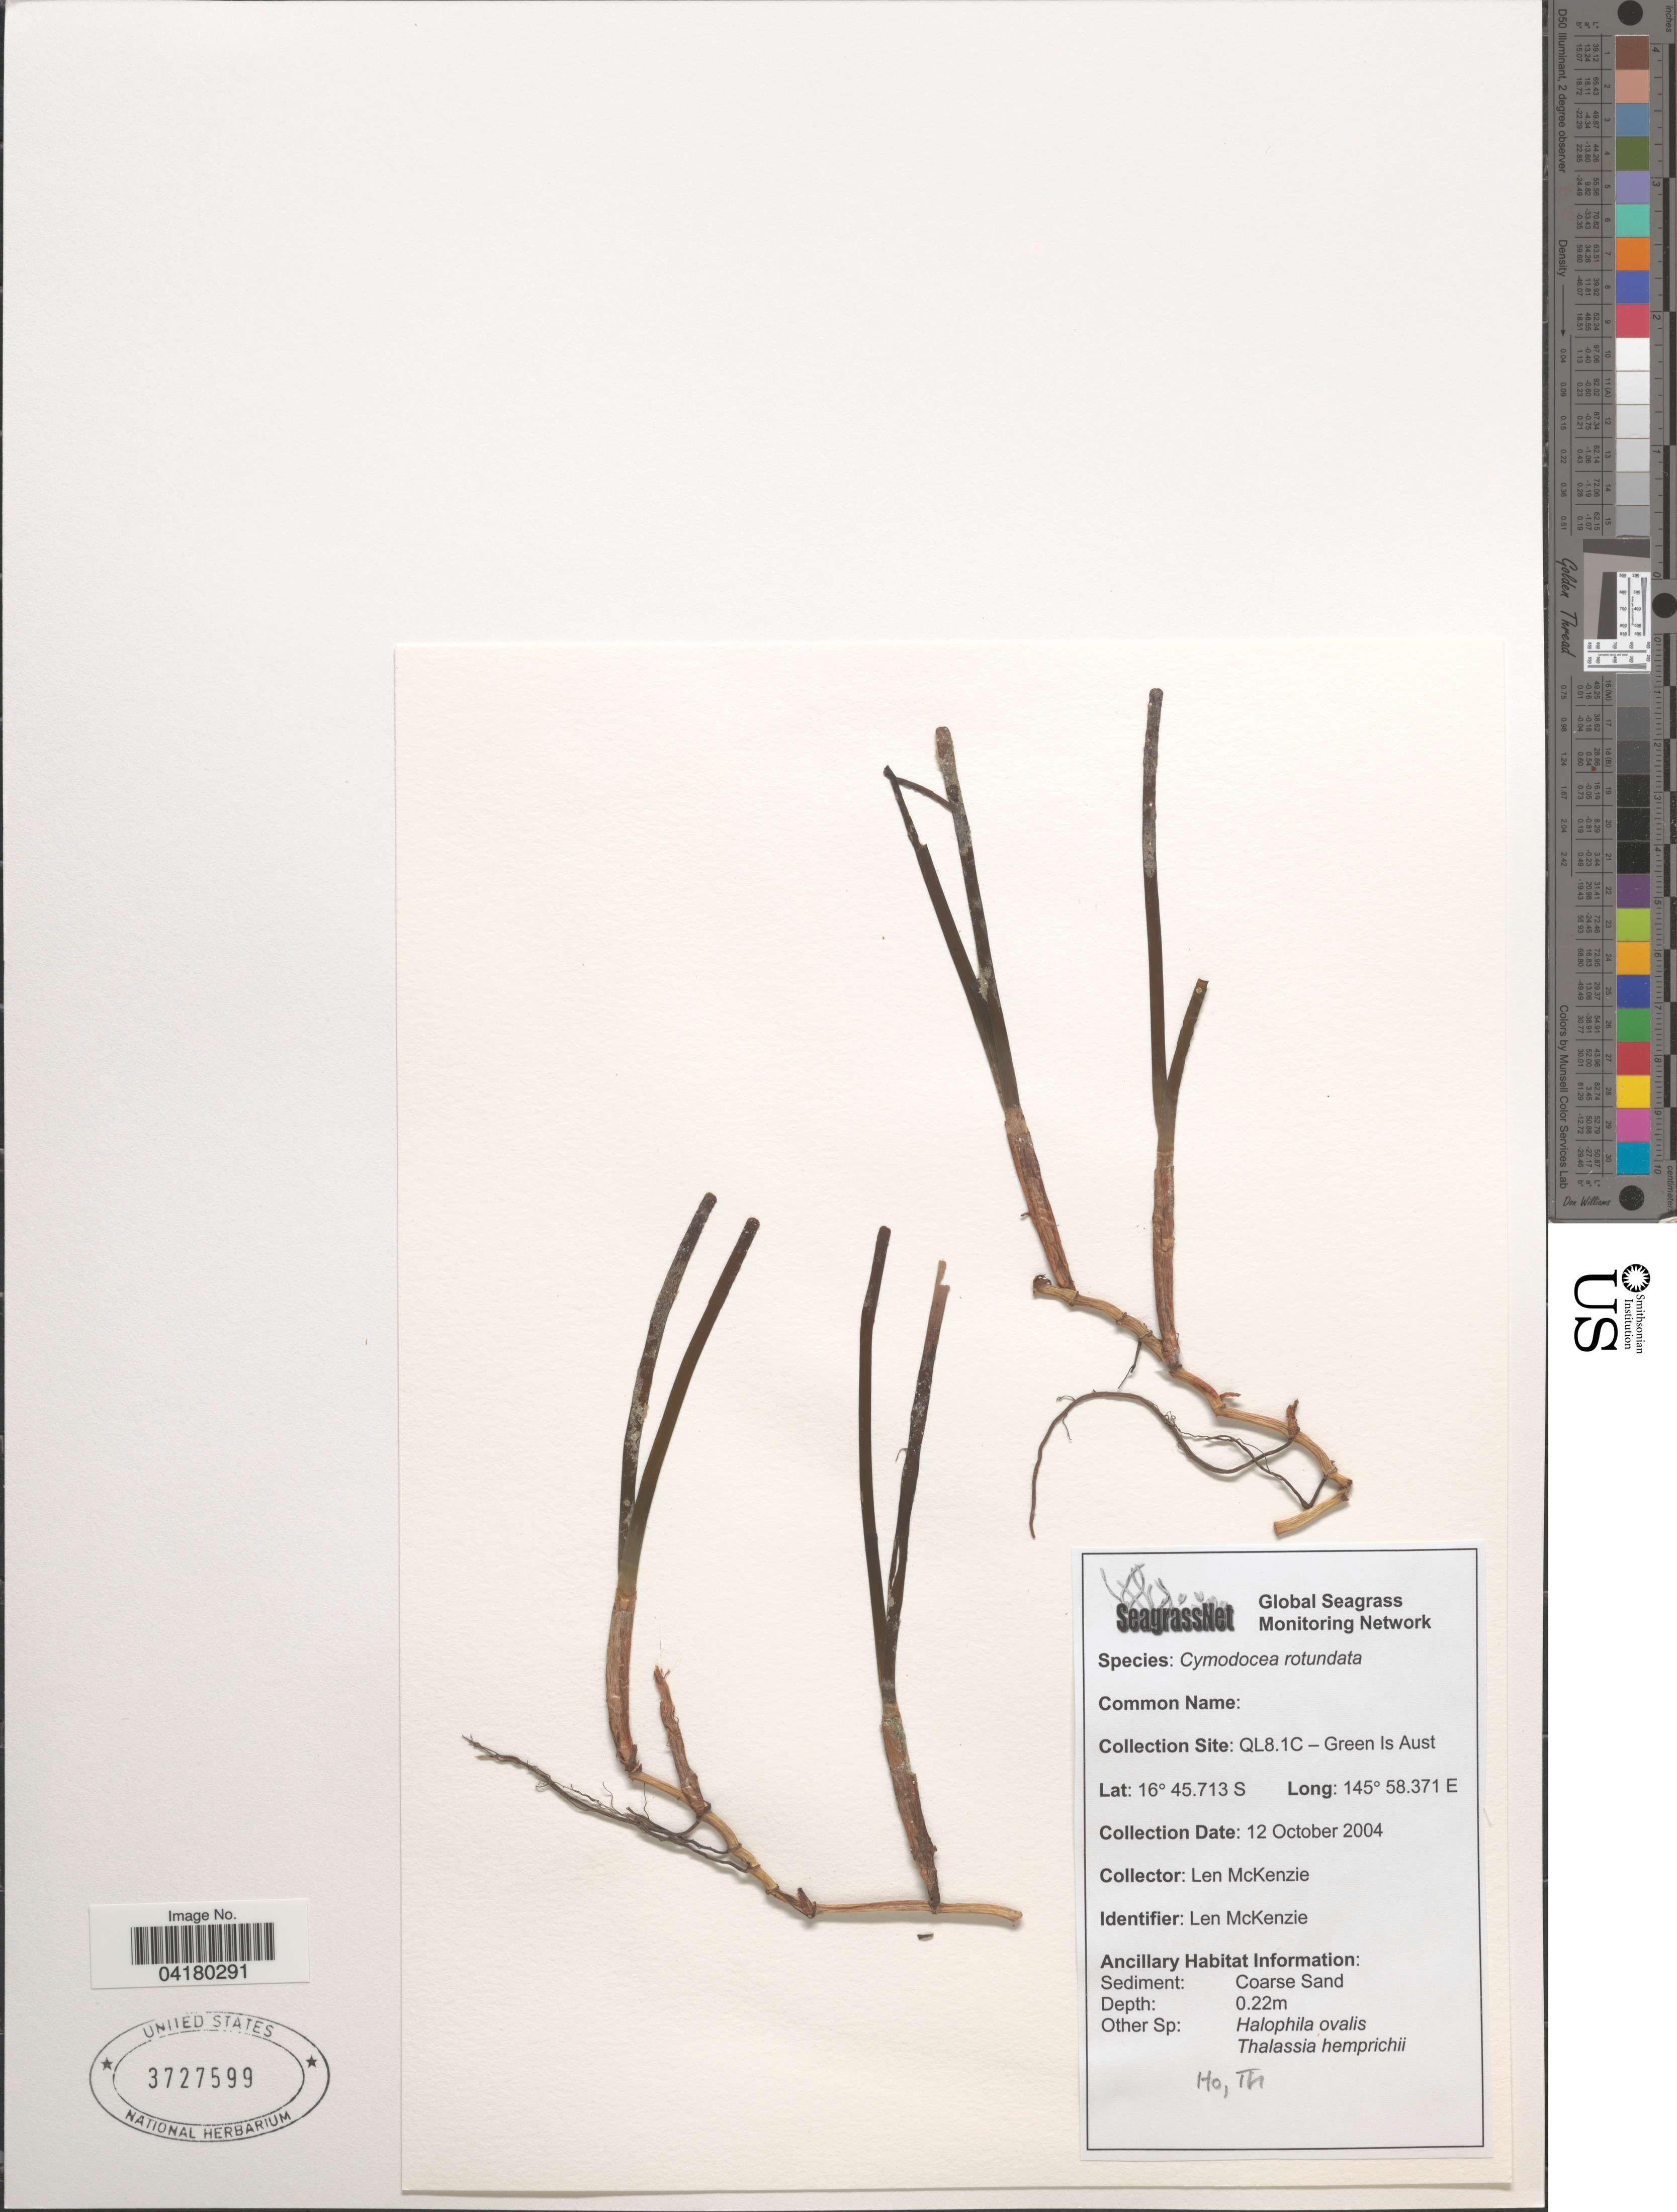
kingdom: Plantae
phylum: Tracheophyta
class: Liliopsida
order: Alismatales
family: Cymodoceaceae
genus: Cymodocea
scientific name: Cymodocea rotundata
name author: Asch. & Schweinf.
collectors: L. McKenzie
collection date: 2004-10-12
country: Australia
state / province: Queensland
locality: QL8.1C - Green Is.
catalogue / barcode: US 3727599